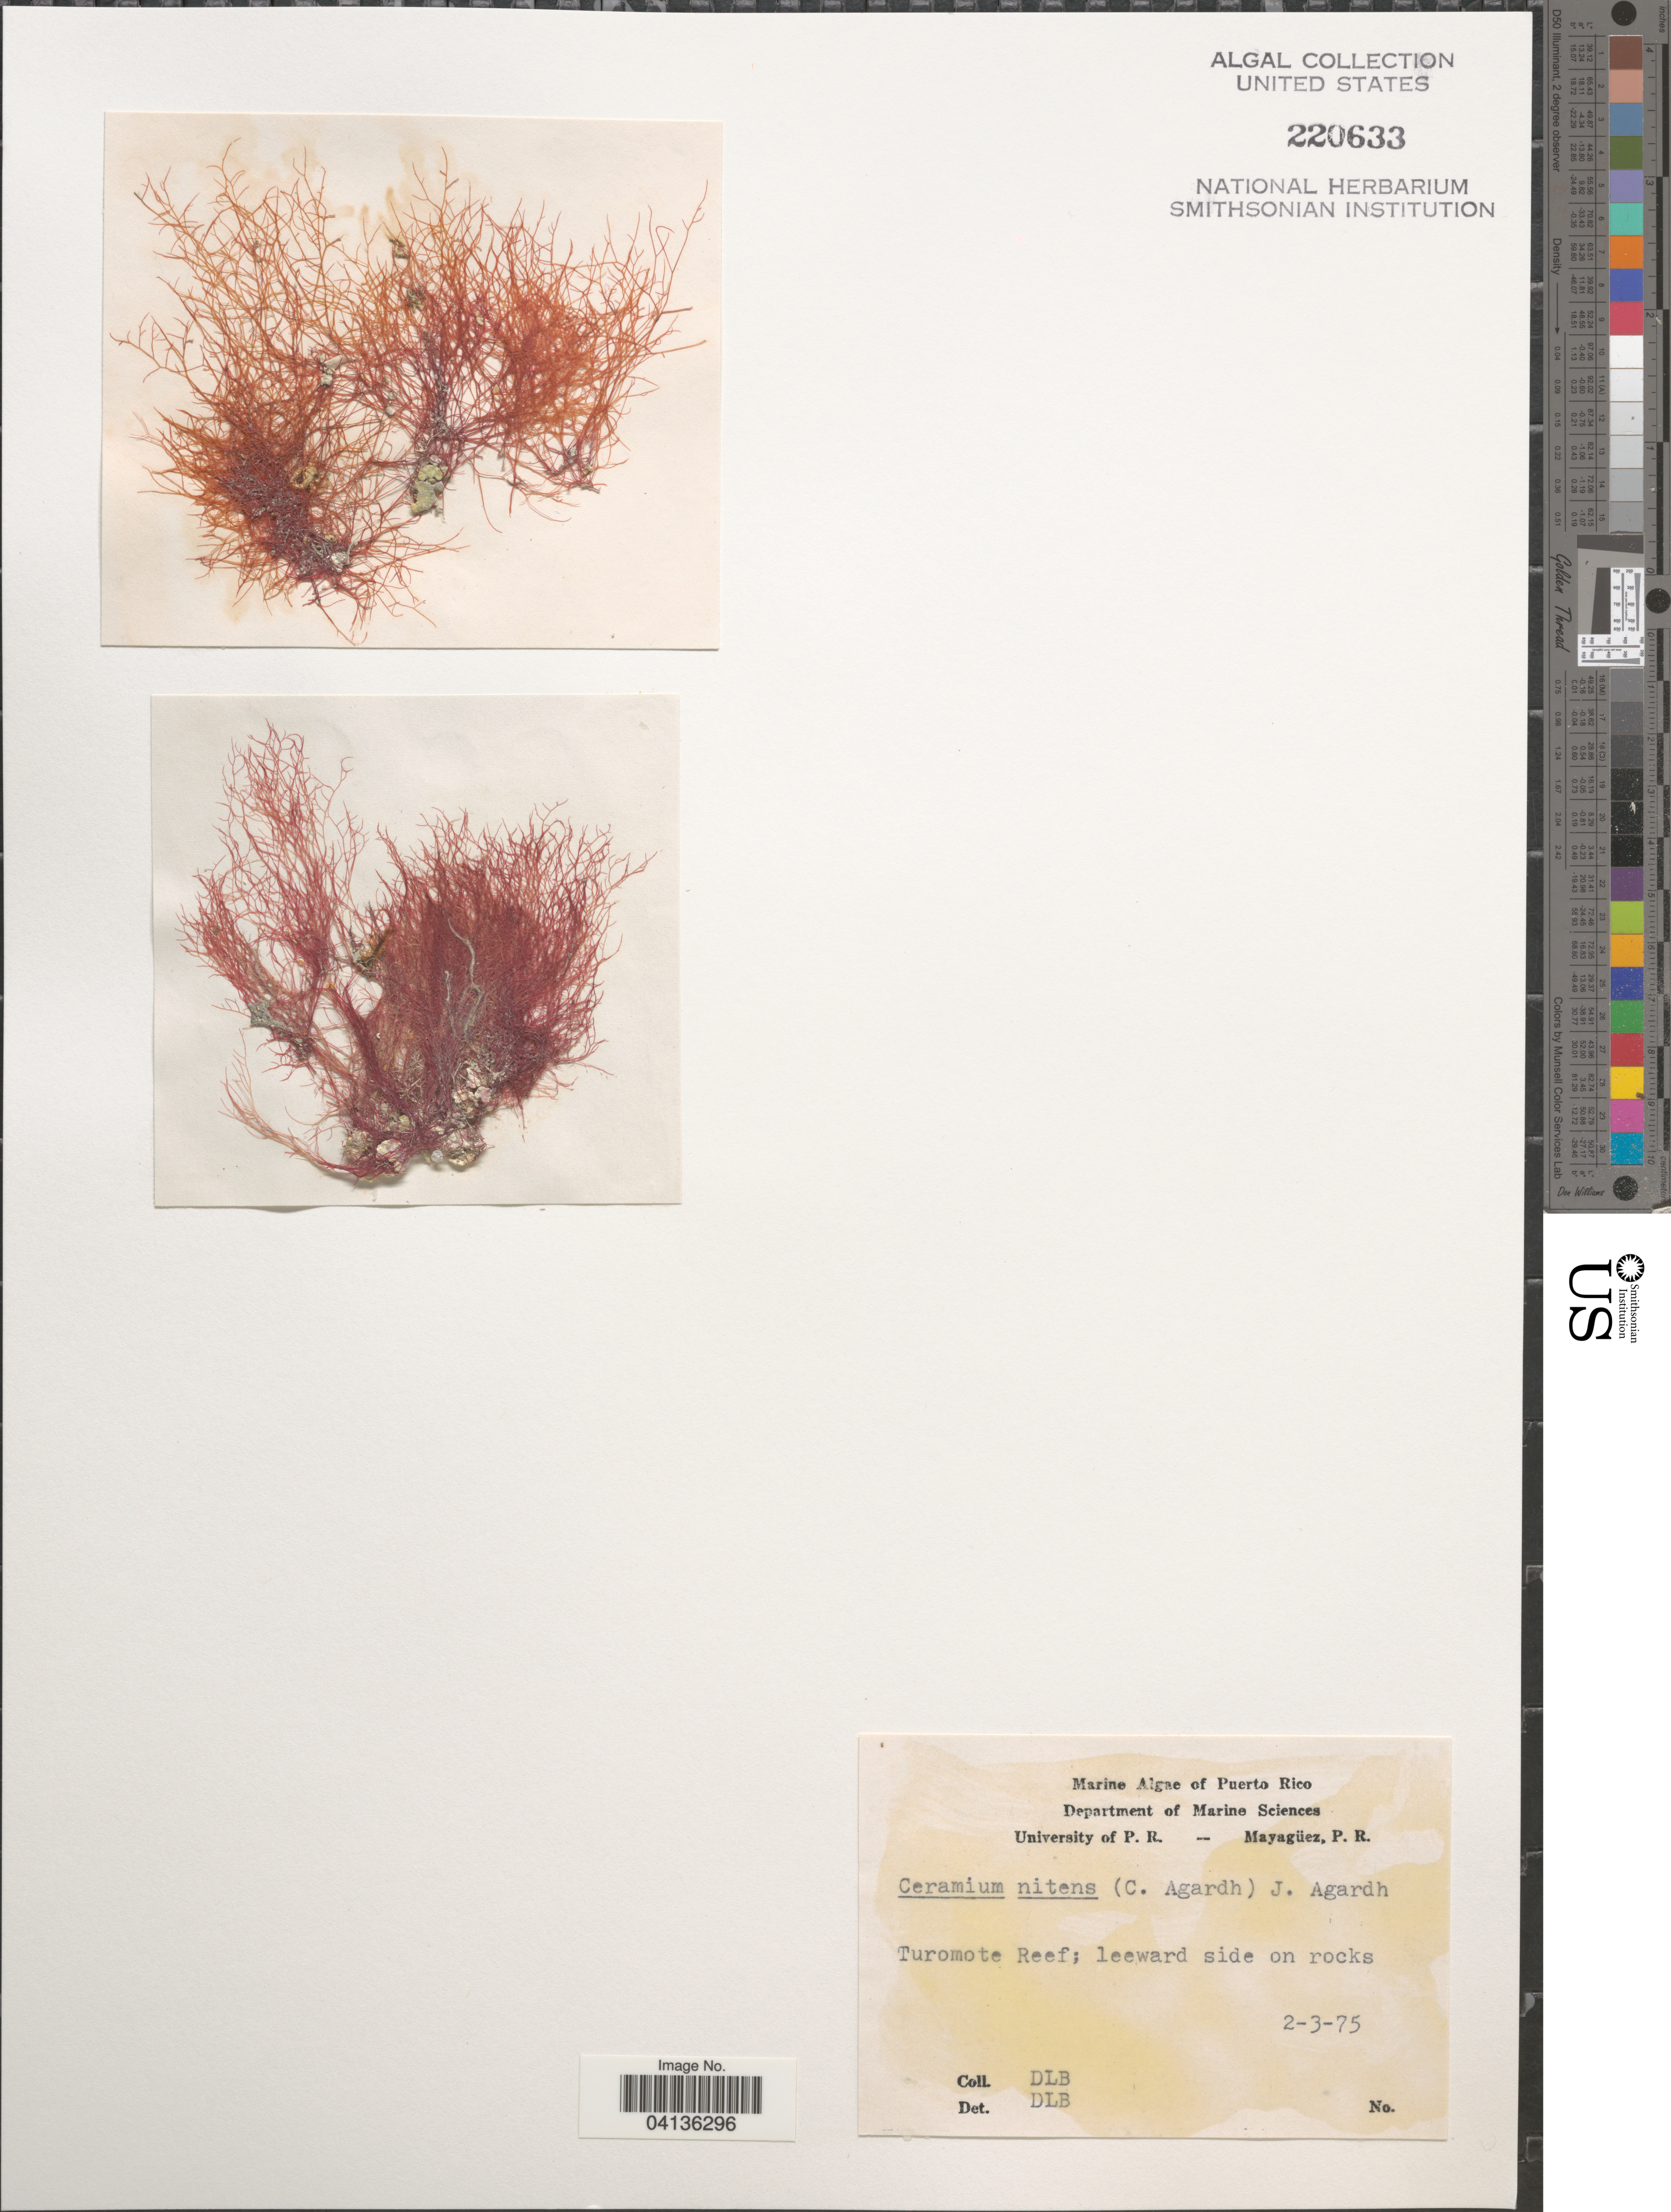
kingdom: Plantae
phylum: Rhodophyta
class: Florideophyceae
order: Ceramiales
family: Ceramiaceae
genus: Ceramium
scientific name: Ceramium nitens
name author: (C. Agardh) J. Agardh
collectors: D. L. B.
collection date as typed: Transcribed d/m/y: 2/3/75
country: Puerto Rico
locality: Turumote Reef; leeward side on rocks.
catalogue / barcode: US 220633